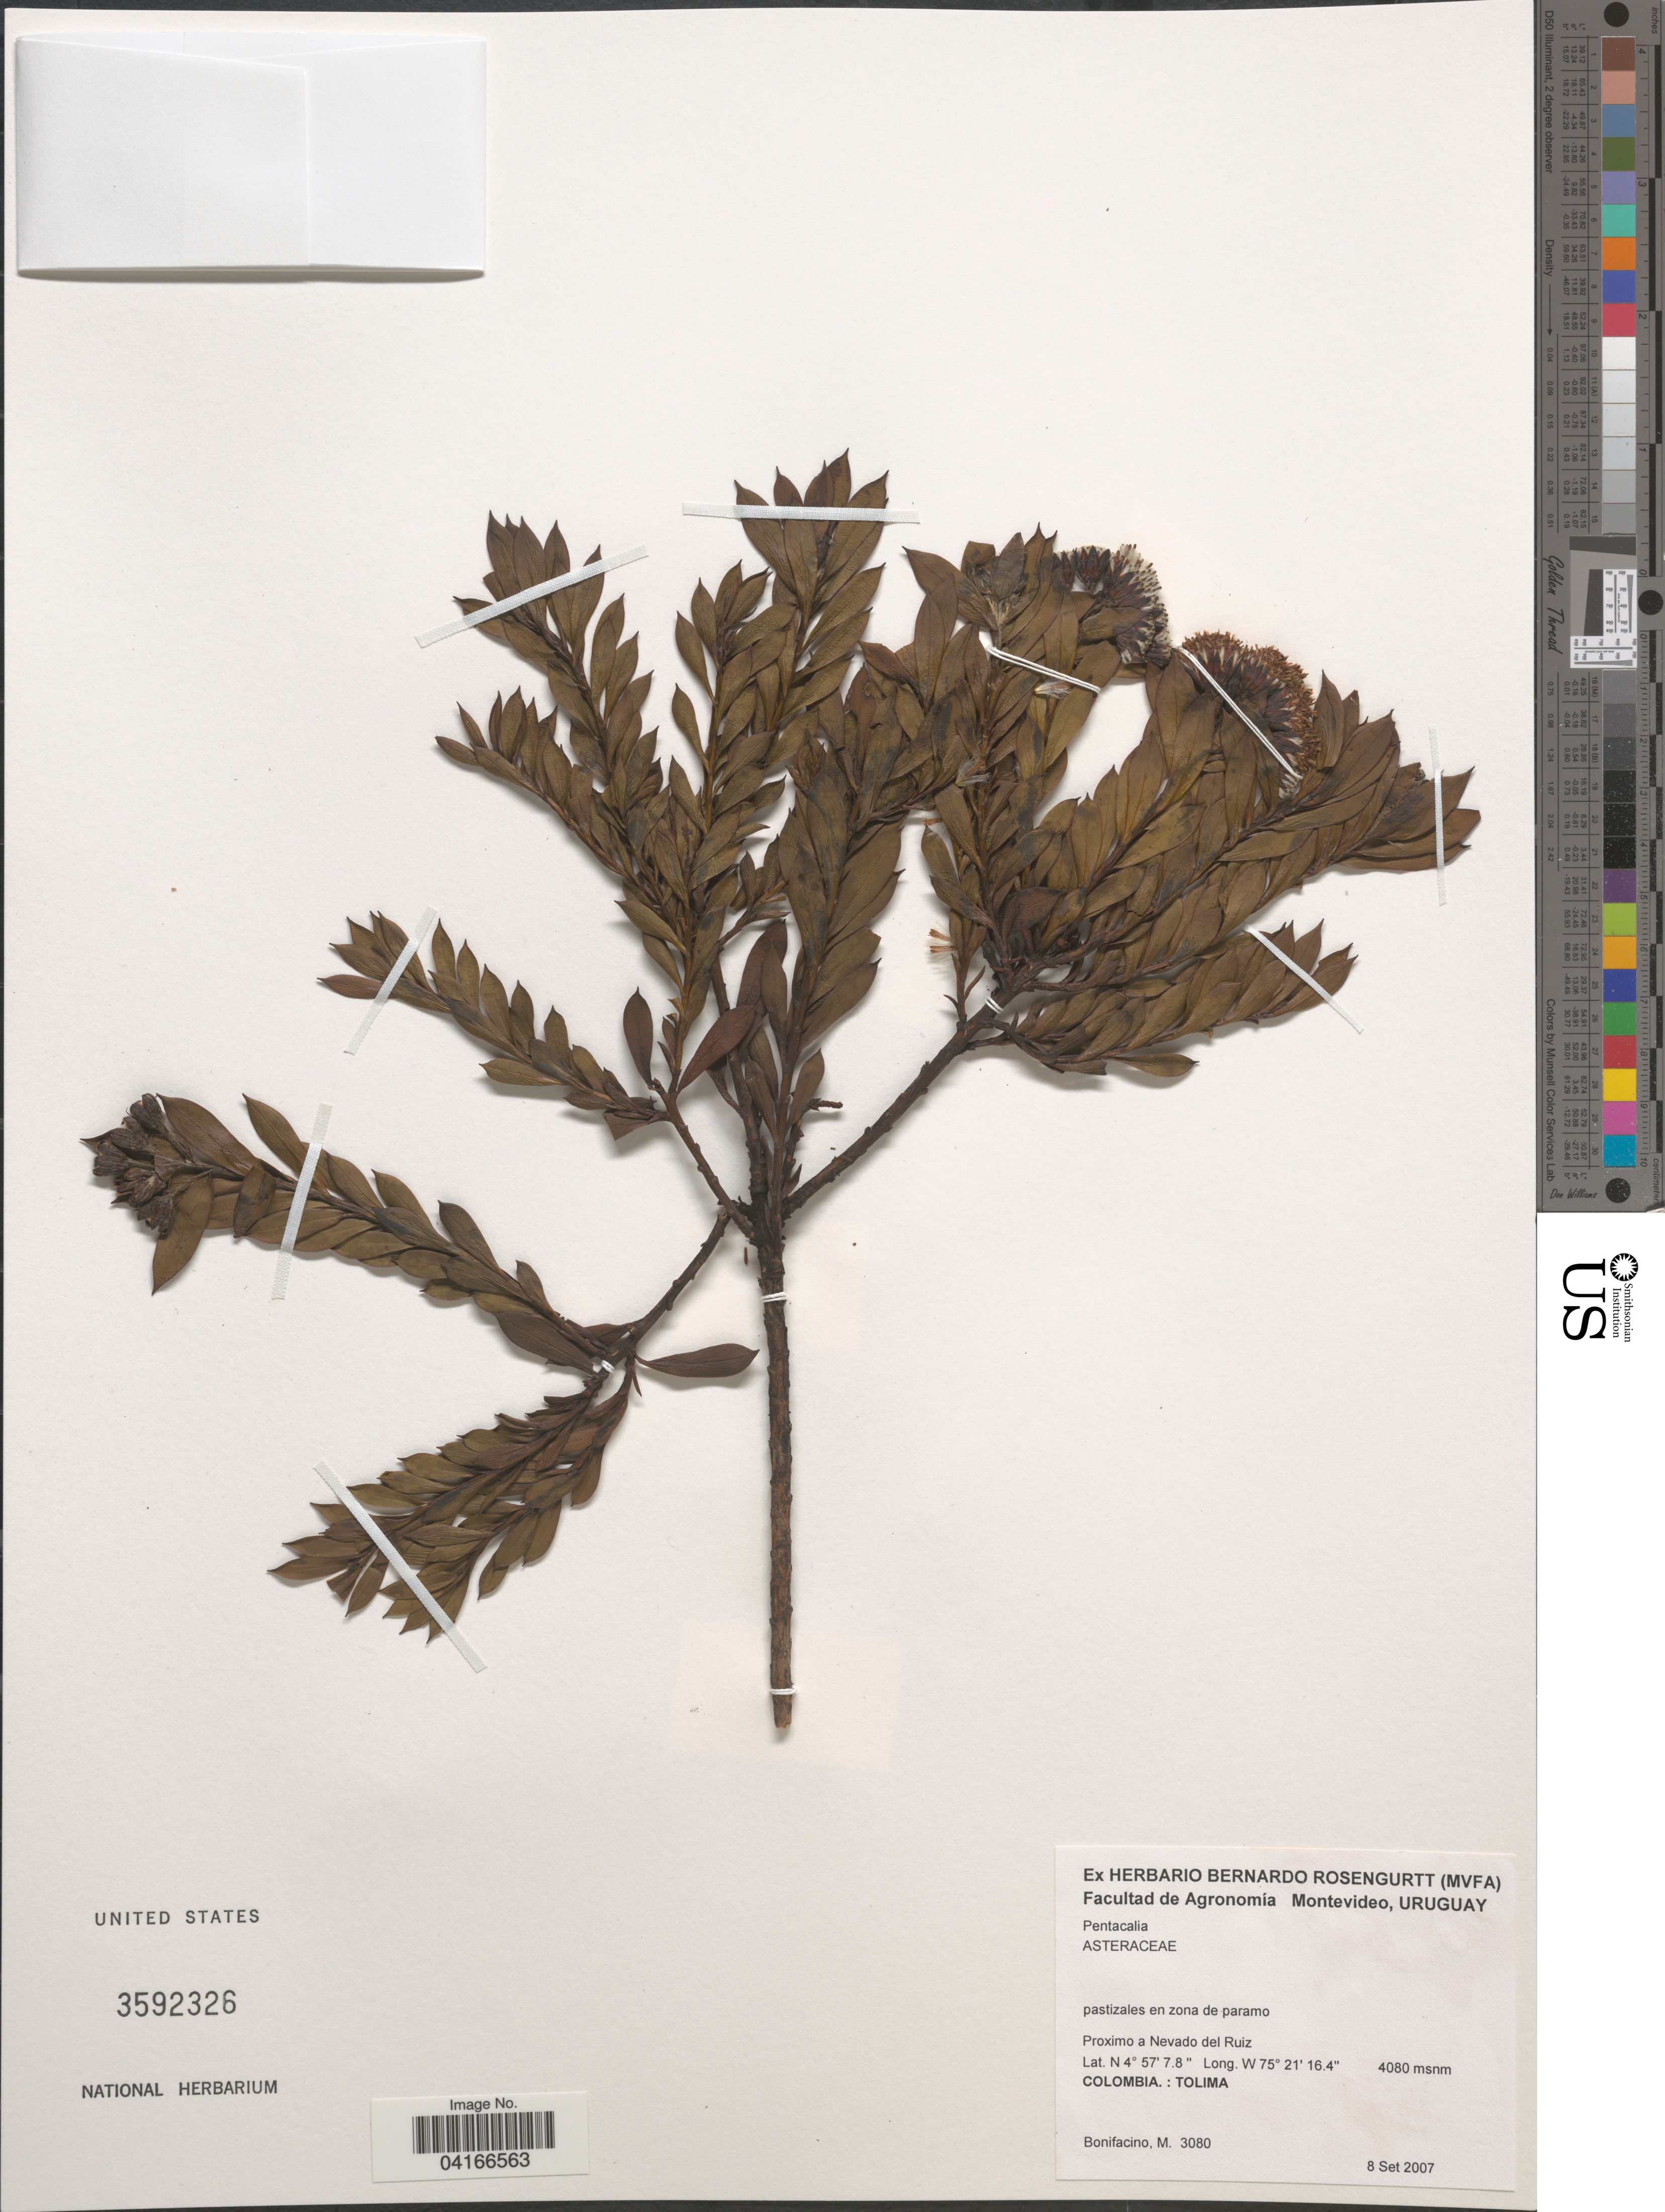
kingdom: Plantae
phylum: Tracheophyta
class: Magnoliopsida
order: Asterales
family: Asteraceae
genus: Pentacalia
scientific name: Pentacalia sp.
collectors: M. Bonifacino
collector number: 3080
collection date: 2007-09-08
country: Colombia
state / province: Tolima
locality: Proximo a Nevado del Ruiz.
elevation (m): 4080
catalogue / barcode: US 3592326